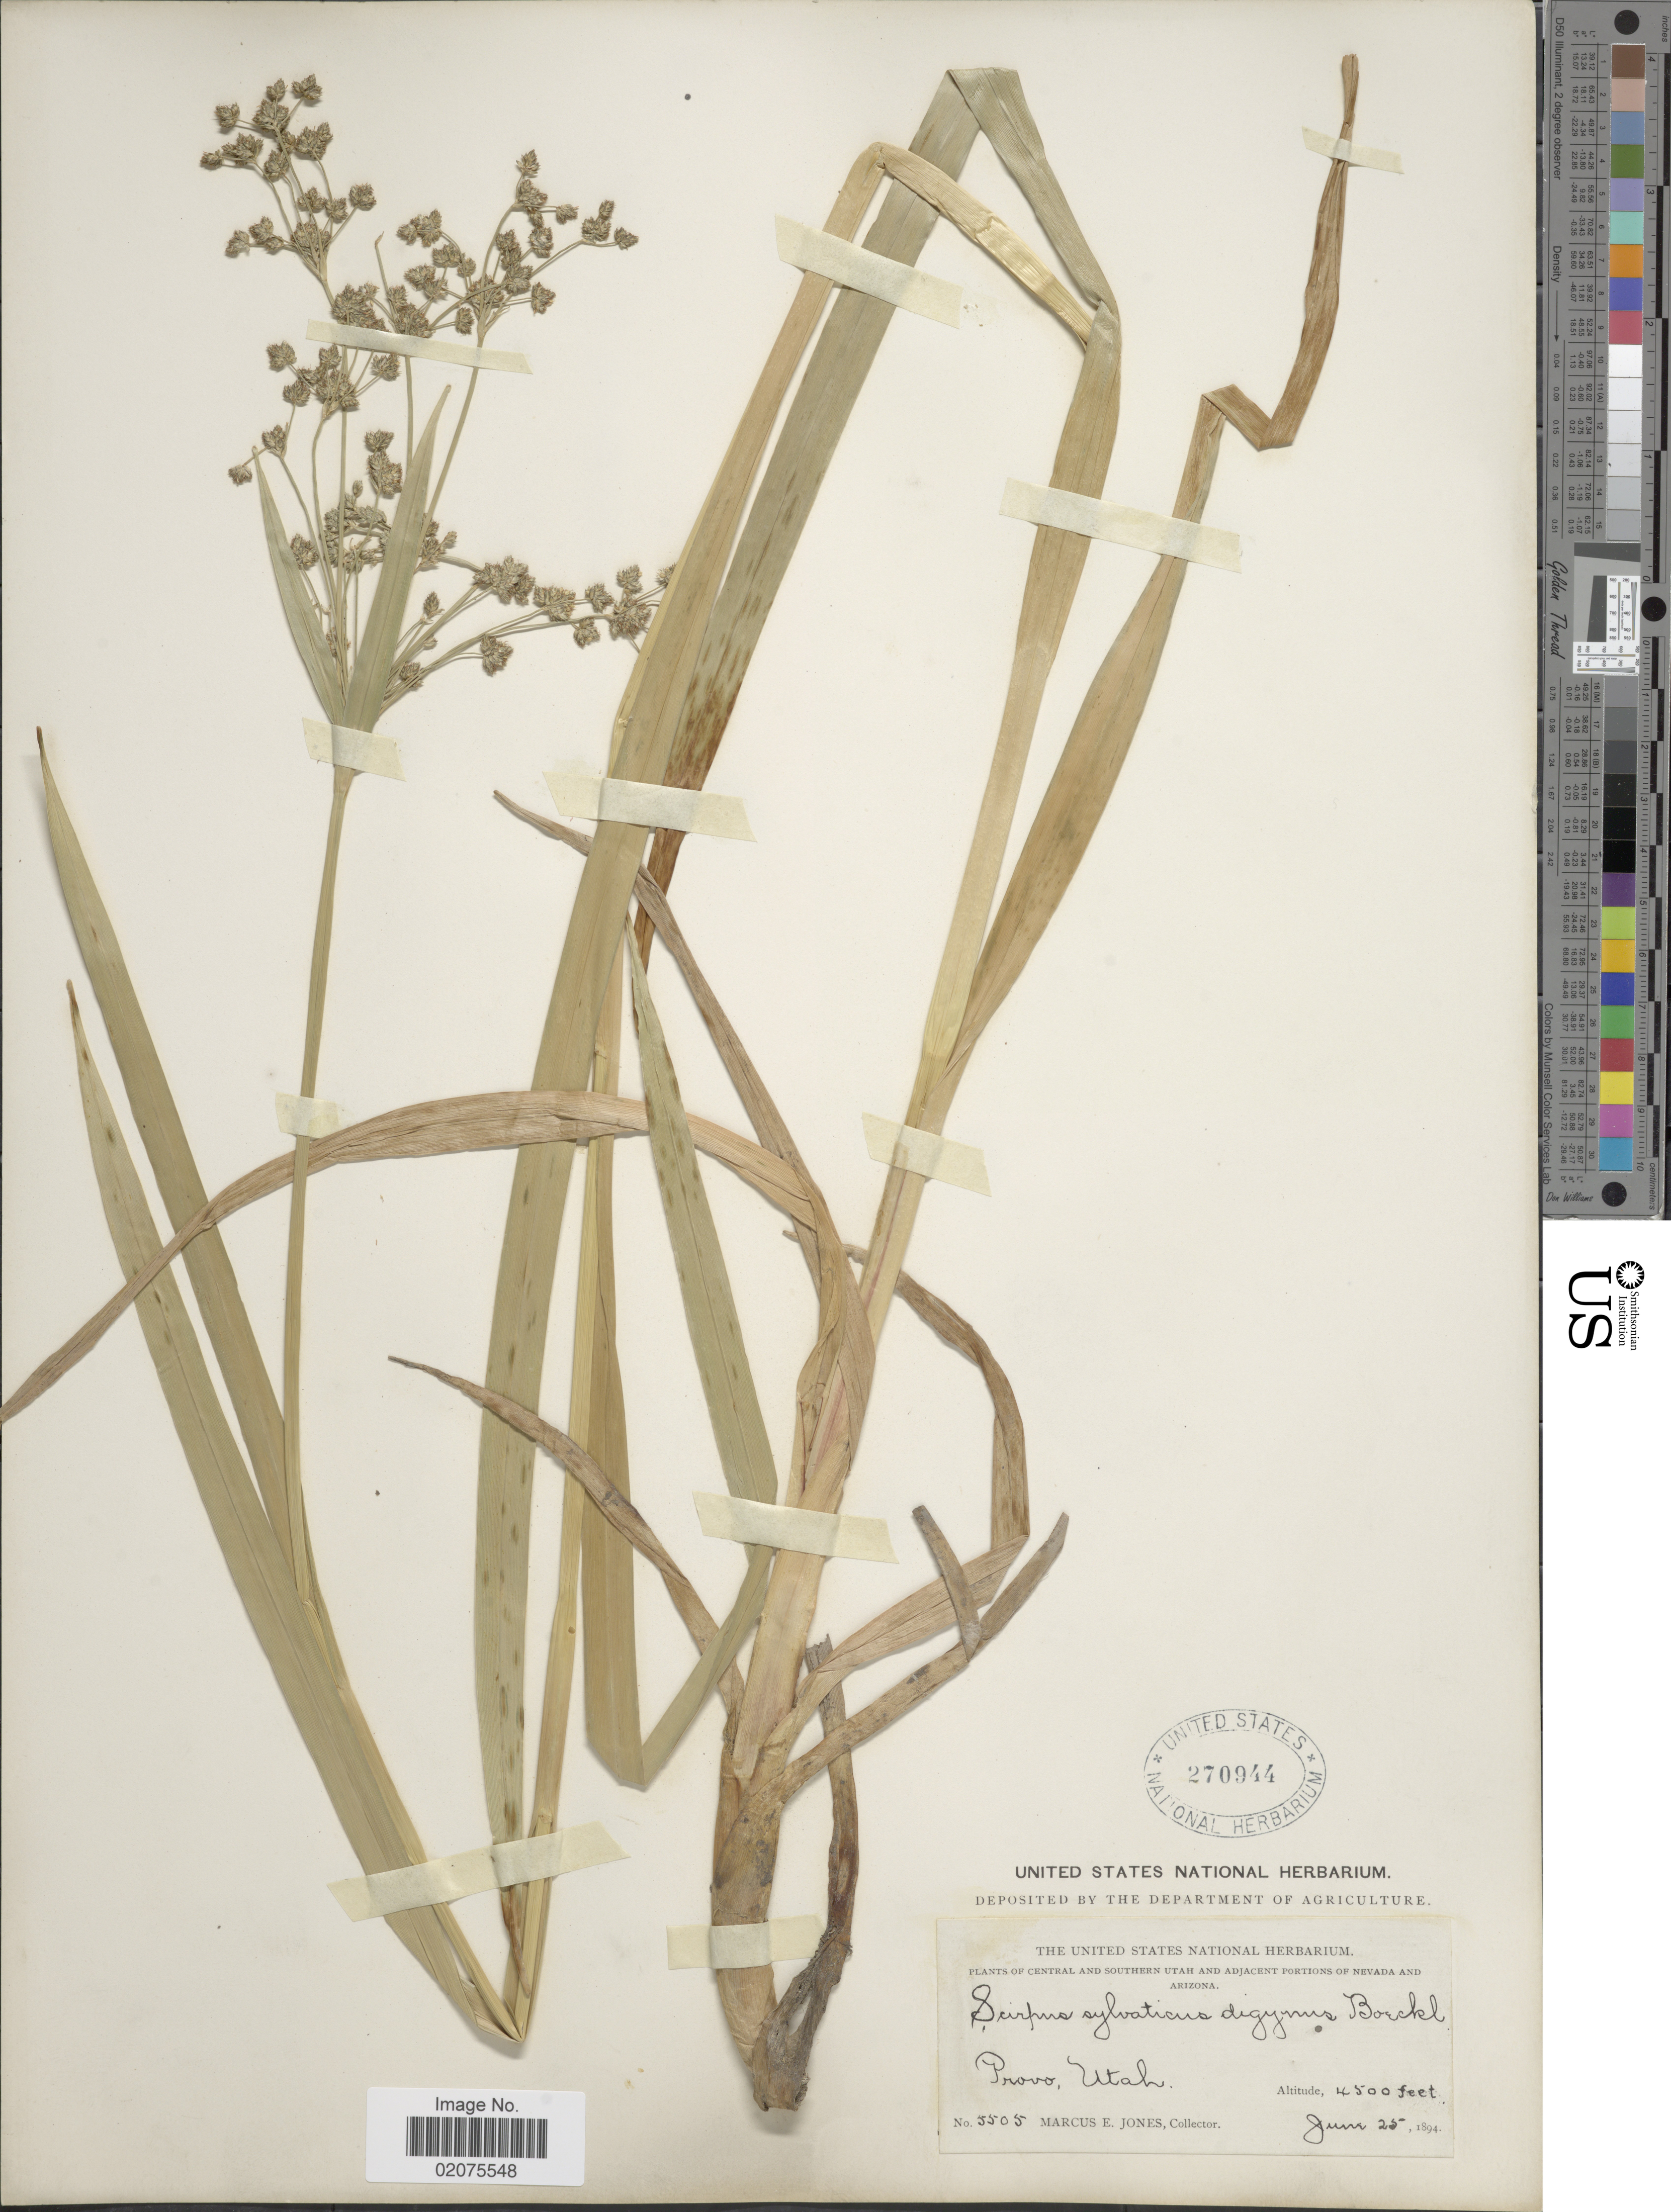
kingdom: Plantae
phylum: Tracheophyta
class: Liliopsida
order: Poales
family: Cyperaceae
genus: Scirpus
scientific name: Scirpus microcarpus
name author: J. Presl & C. Presl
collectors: M. E. Jones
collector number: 5505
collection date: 1894-06-25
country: United States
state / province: Utah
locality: Central and Southern Utah. Provo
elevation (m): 1372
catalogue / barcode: US 270944